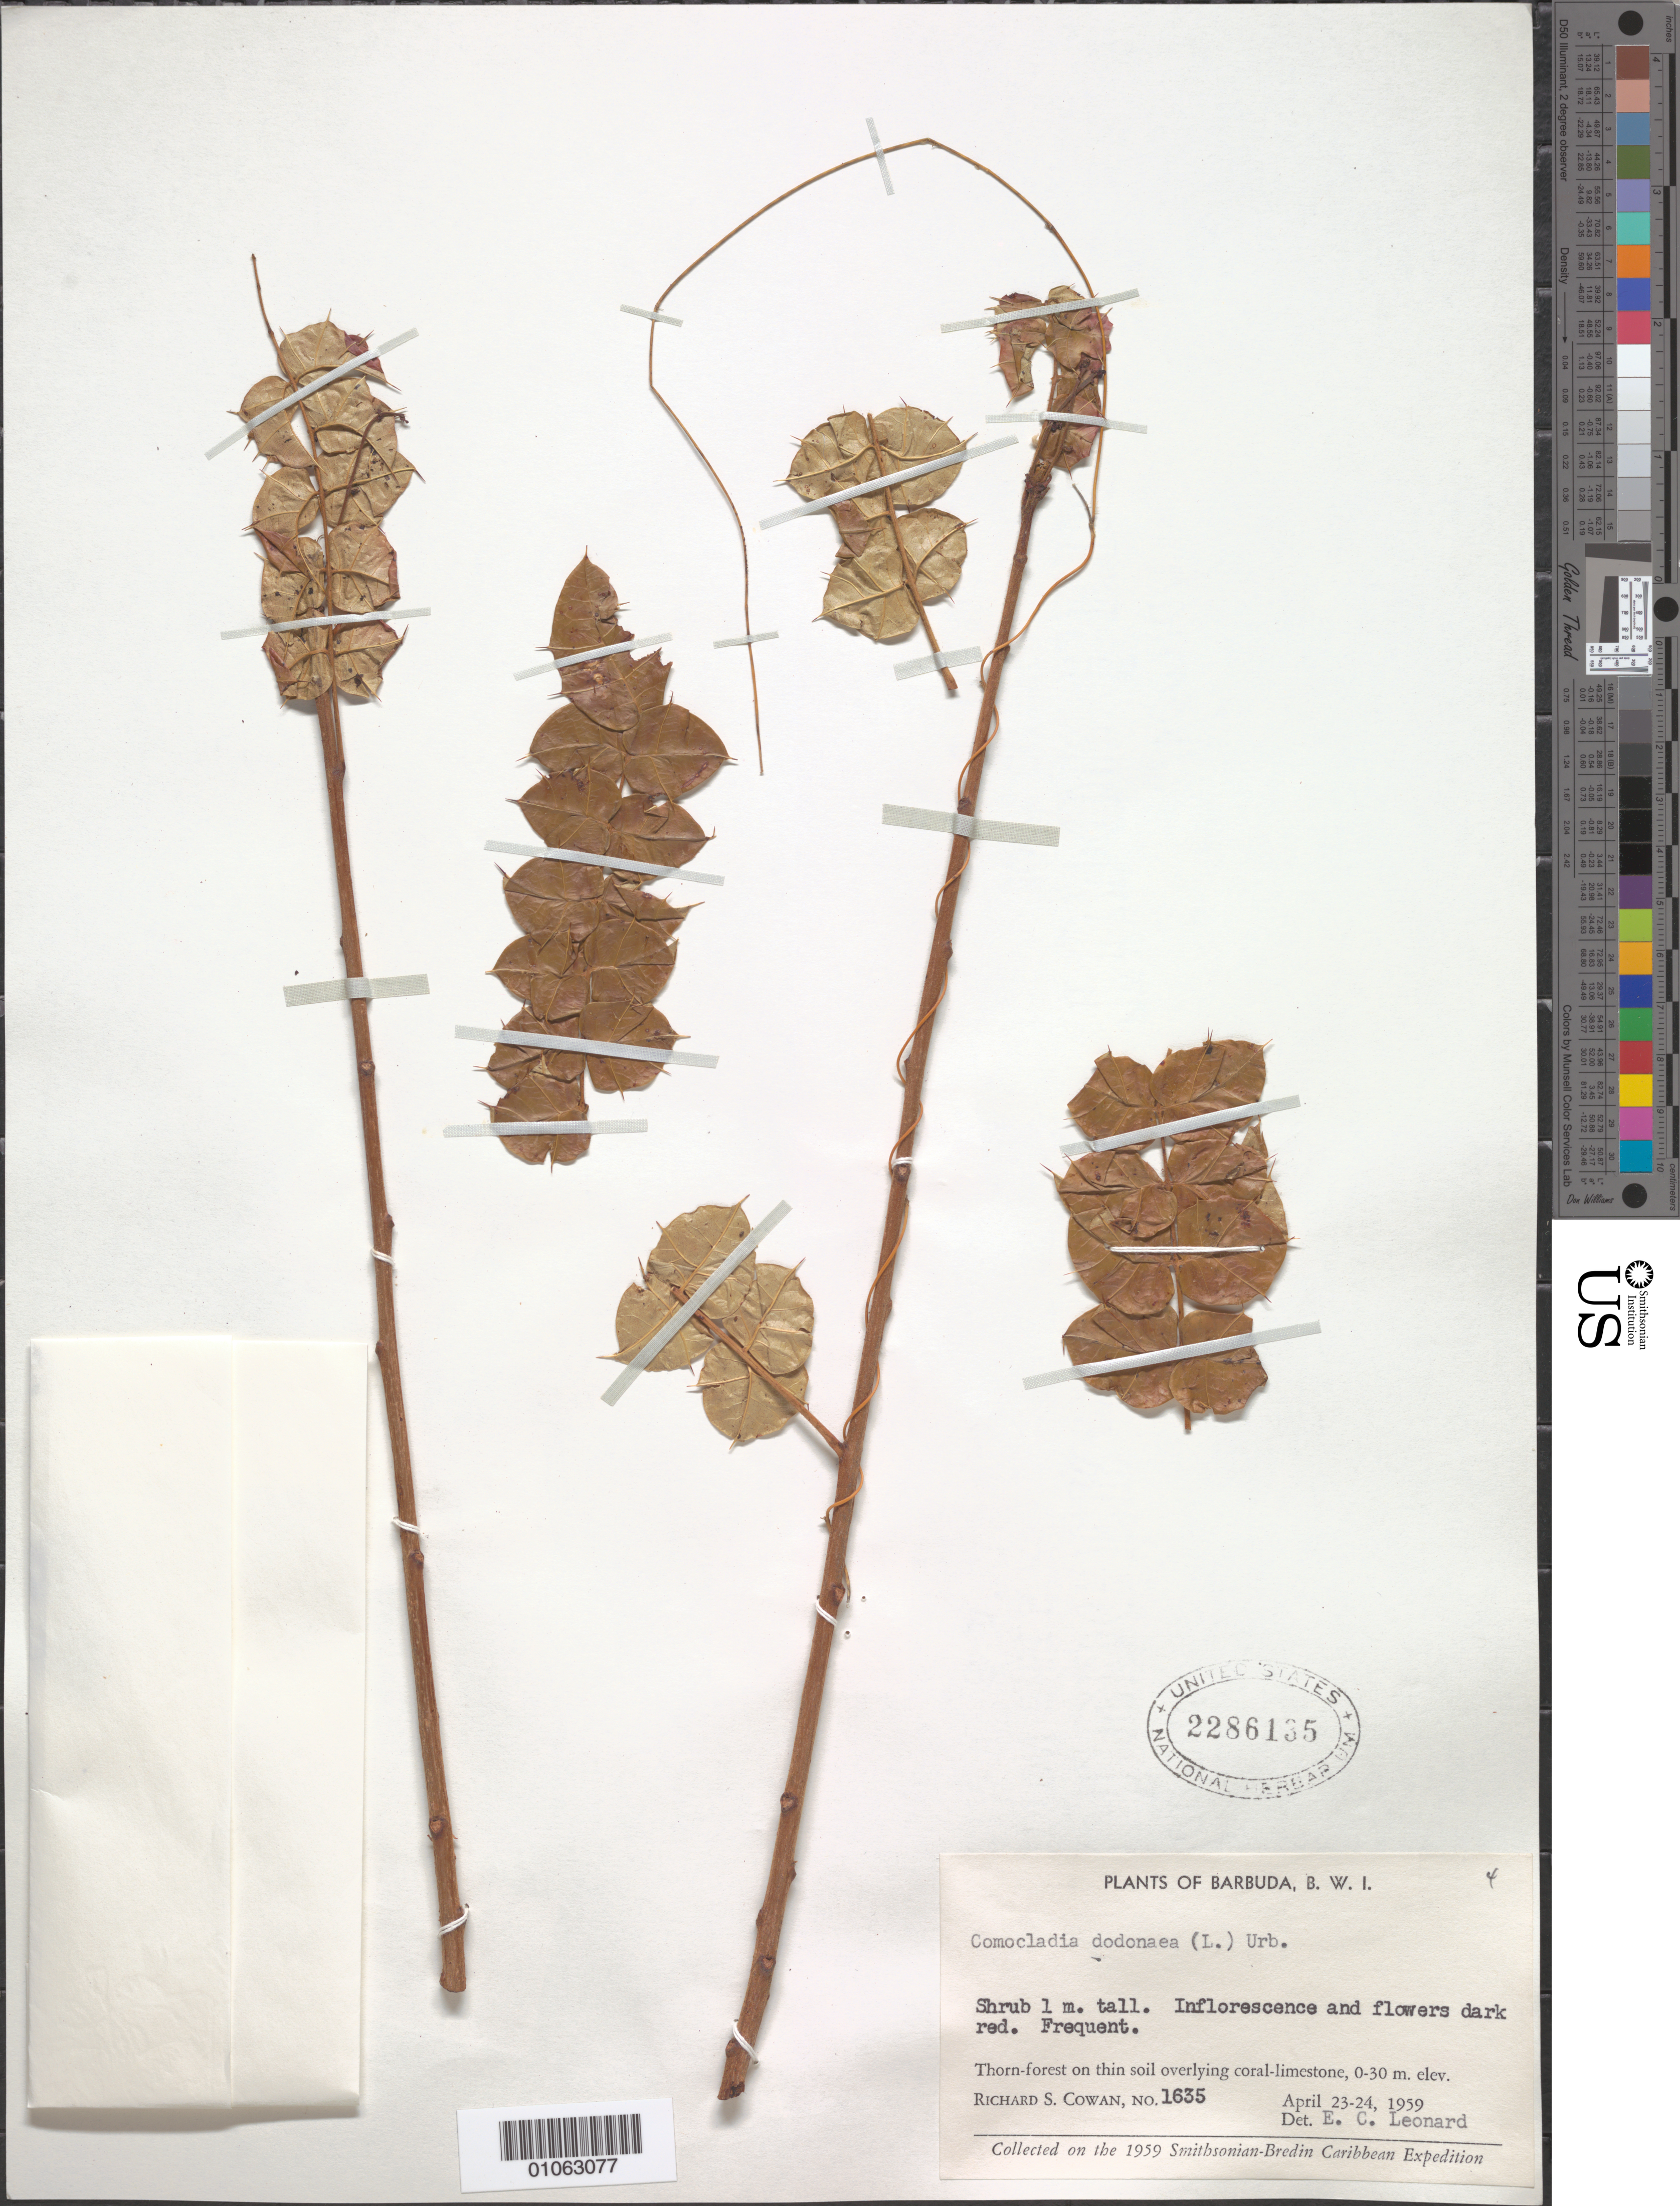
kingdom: Plantae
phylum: Tracheophyta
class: Magnoliopsida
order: Sapindales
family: Anacardiaceae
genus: Comocladia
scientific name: Comocladia dodonaea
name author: (L.) Urb.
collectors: R. S. Cowan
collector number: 1635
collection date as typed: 23 Apr 1959 to 24 Apr 1959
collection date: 1959-04-23/1959-04-24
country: Antigua and Barbuda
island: Barbuda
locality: Thorn forest on thin soil overlying coral-limestone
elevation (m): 0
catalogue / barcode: US 2286135